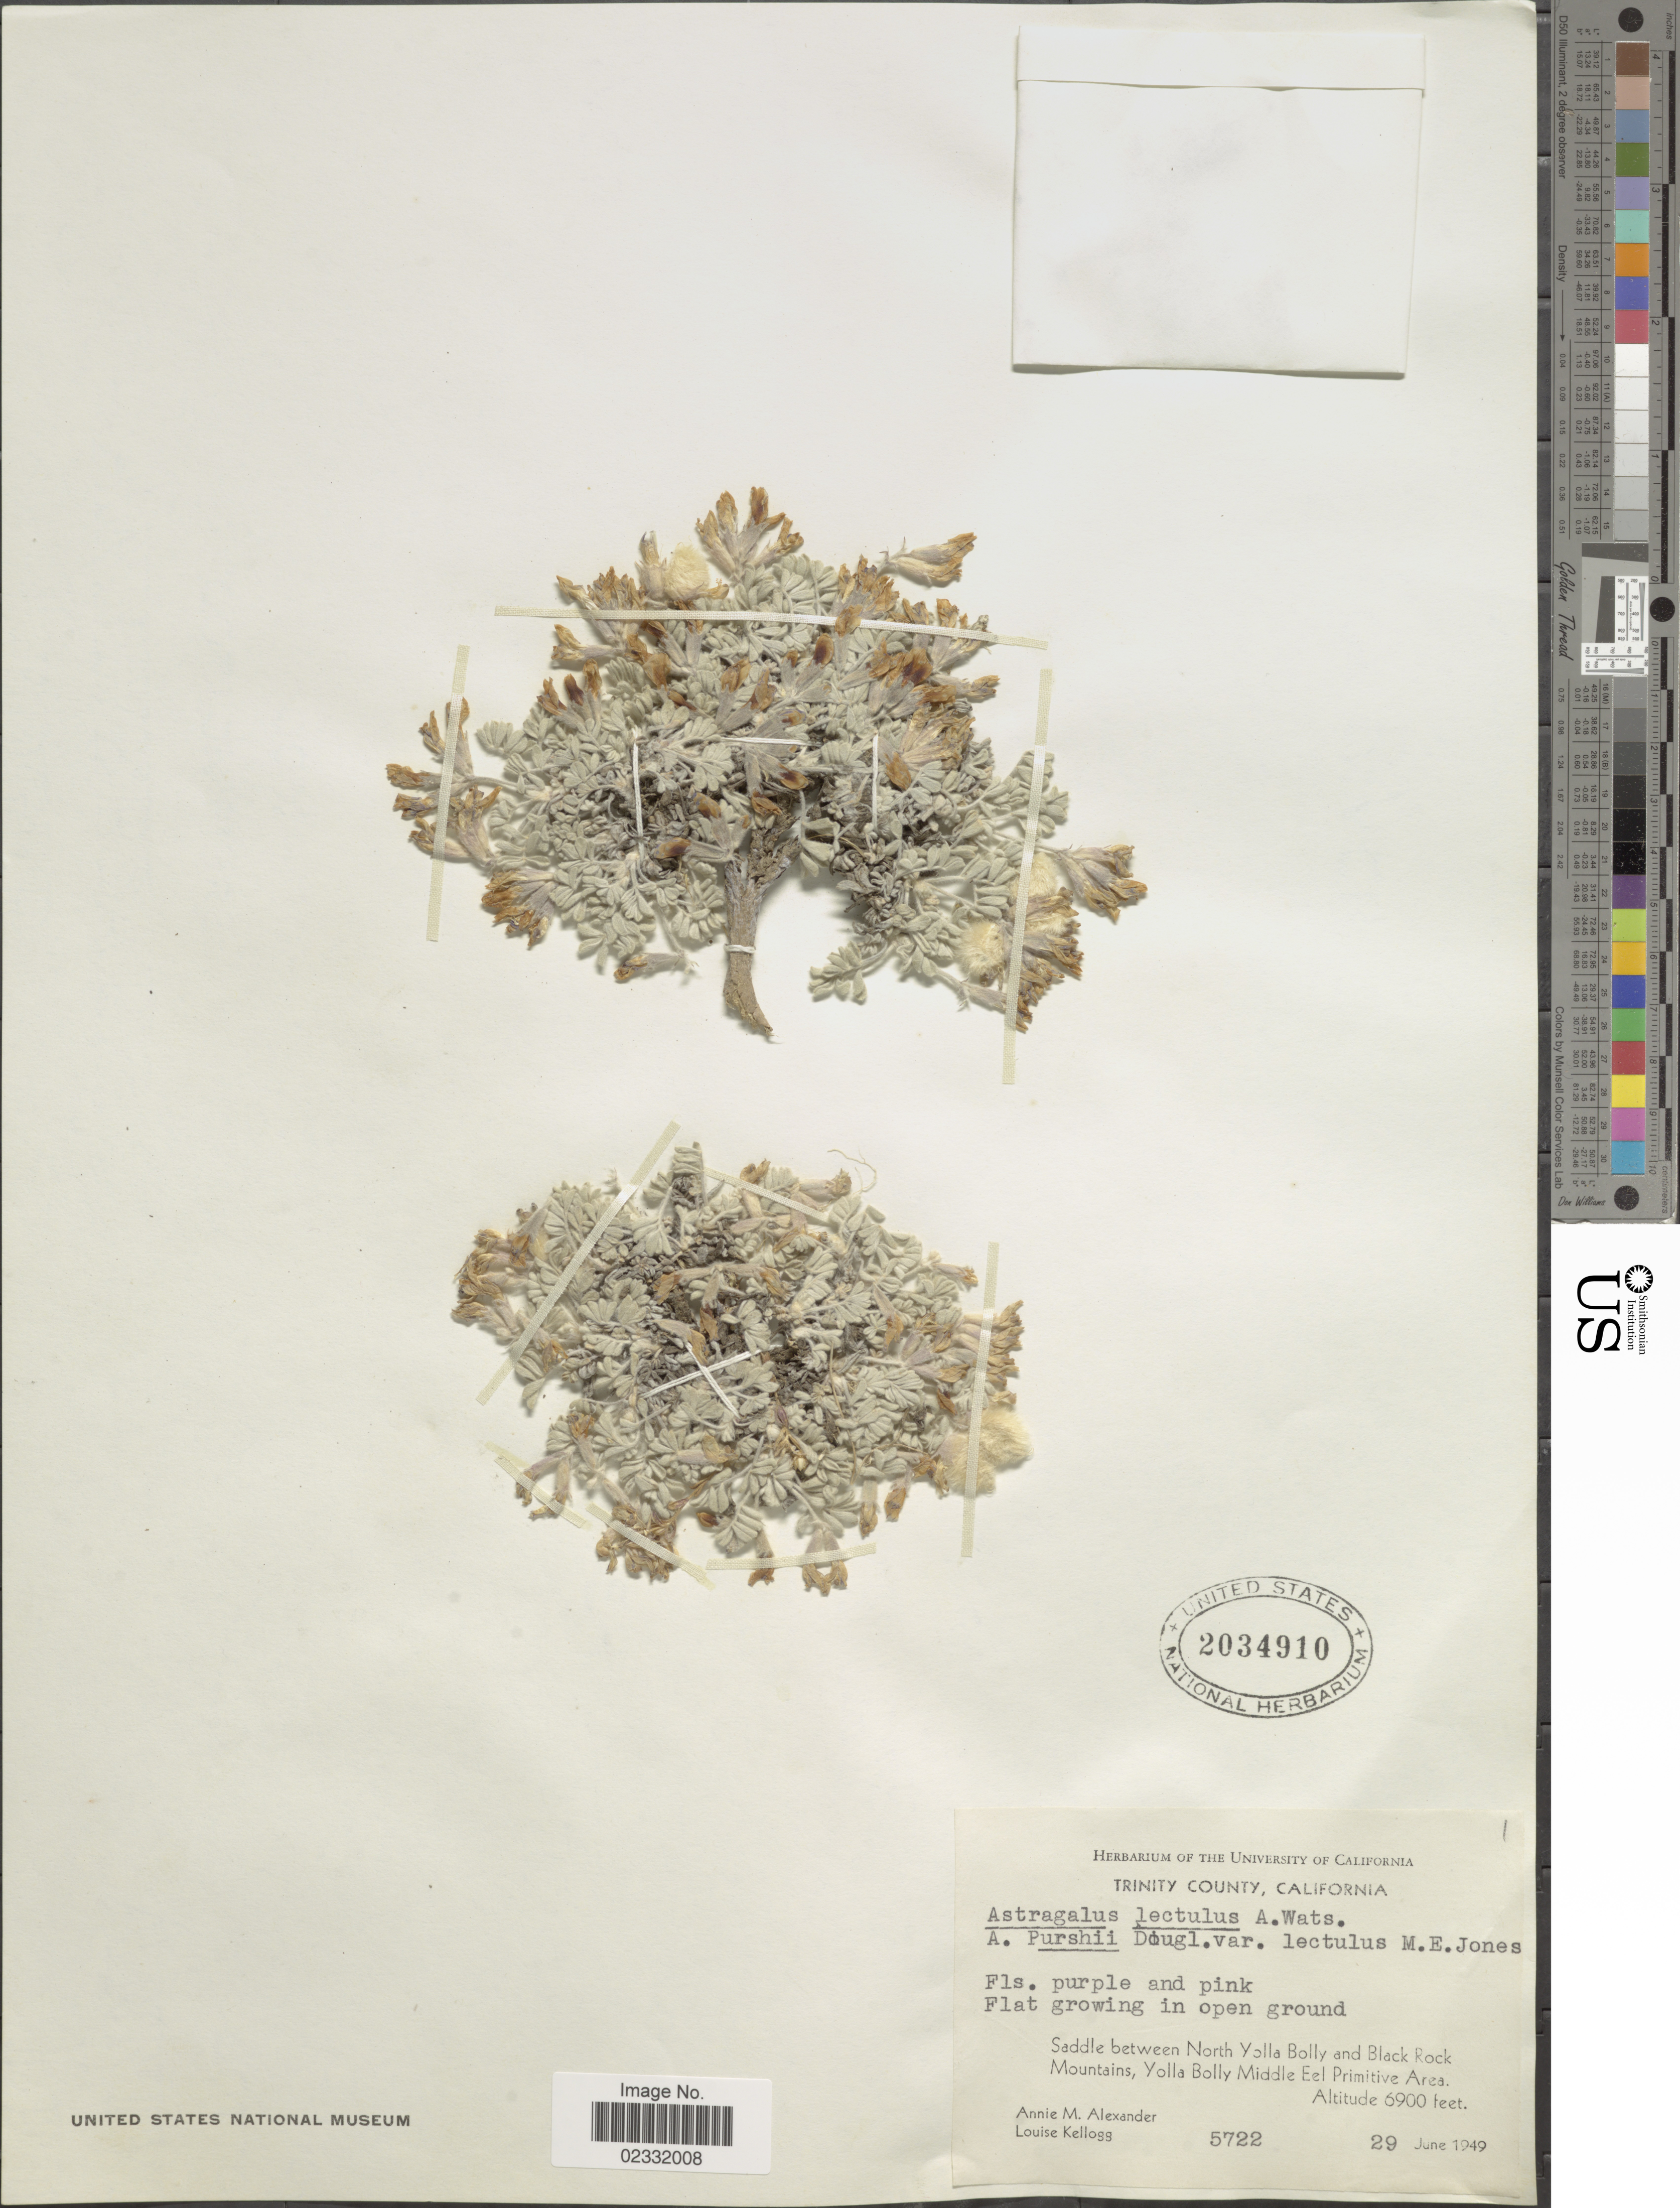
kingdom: Plantae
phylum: Tracheophyta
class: Magnoliopsida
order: Fabales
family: Fabaceae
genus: Astragalus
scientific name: Astragalus lectulus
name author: S. Watson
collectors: A. M. Alexander & L. Kellogg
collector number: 5722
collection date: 1949-06-29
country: United States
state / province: California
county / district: Trinity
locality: Trinity County. Saddle between North Yolla Bolly and Black Rock Mountains, yolla Bolly Eel Primitive Area.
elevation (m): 2103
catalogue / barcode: US 2034910